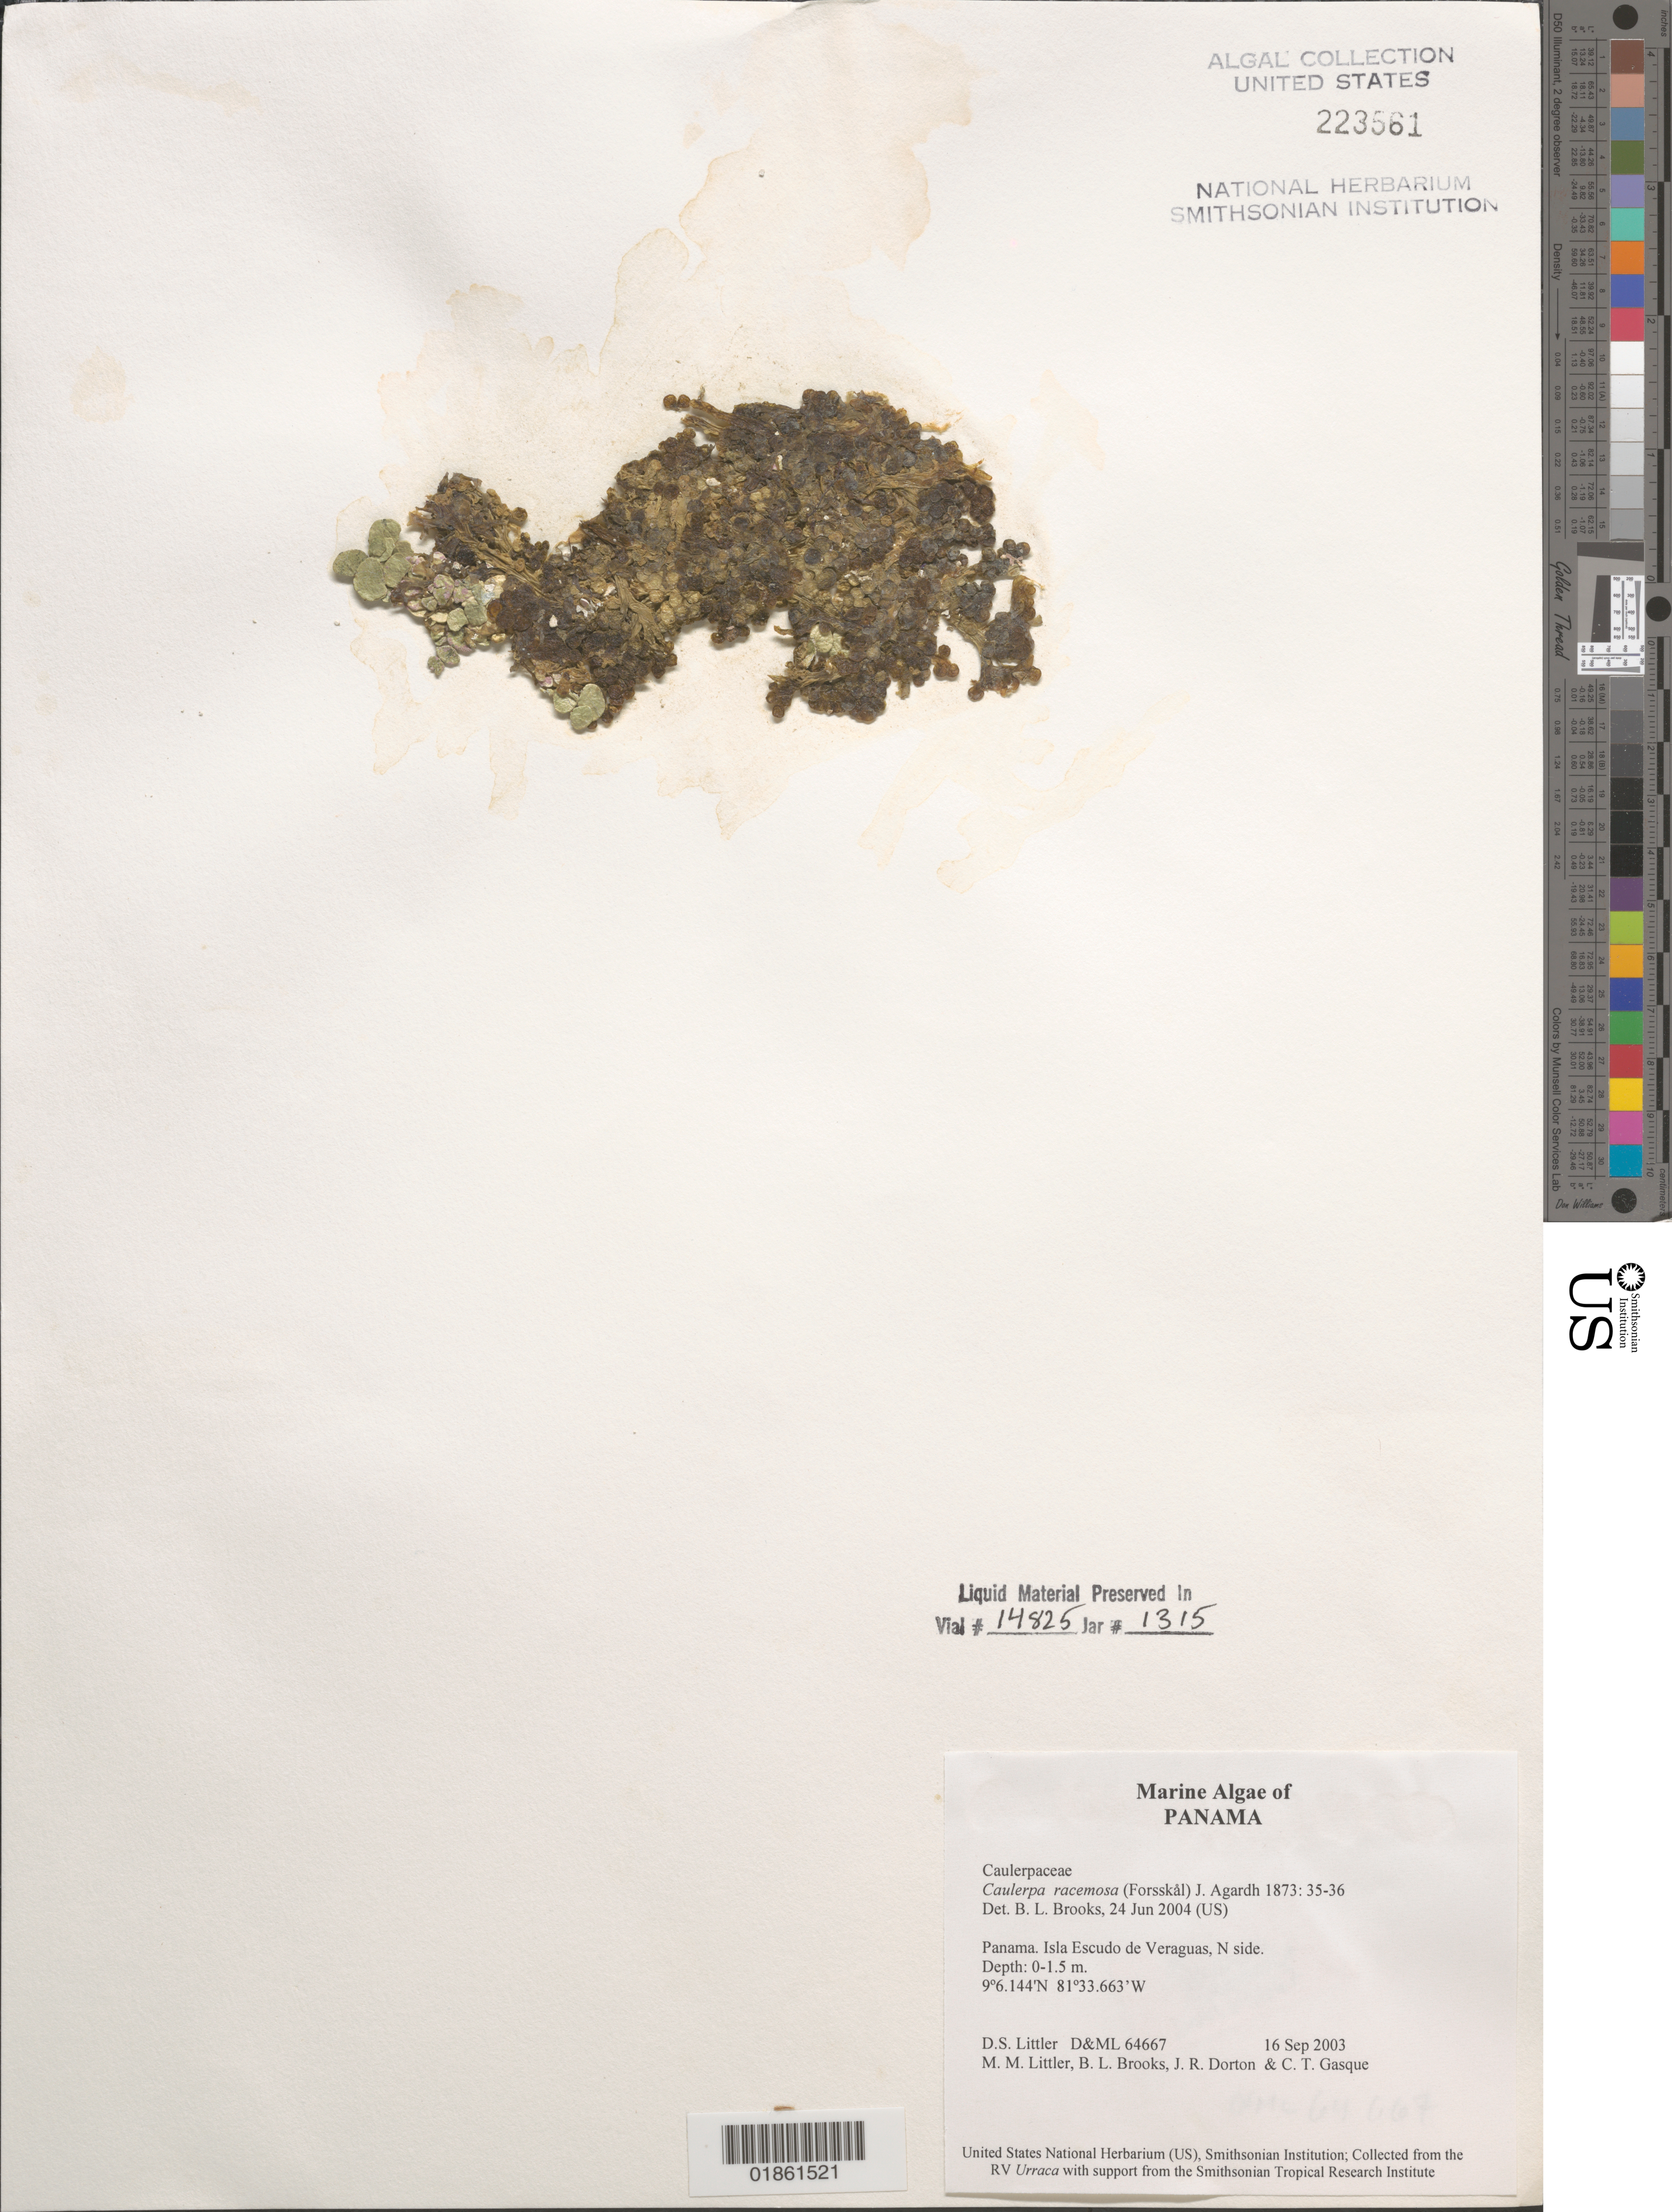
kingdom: Plantae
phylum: Chlorophyta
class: Ulvophyceae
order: Bryopsidales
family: Caulerpaceae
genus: Caulerpa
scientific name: Caulerpa racemosa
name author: (Forssk.) J. Agardh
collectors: D. S. Littler, M. M. Littler & C. Gasque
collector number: D&ML 64667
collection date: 2003-09-16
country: Panama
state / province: Ngöbe-Buglé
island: Escudo de Veraguas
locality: Isla Escudo de Veraguas. Snorkling W side.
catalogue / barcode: US 223561